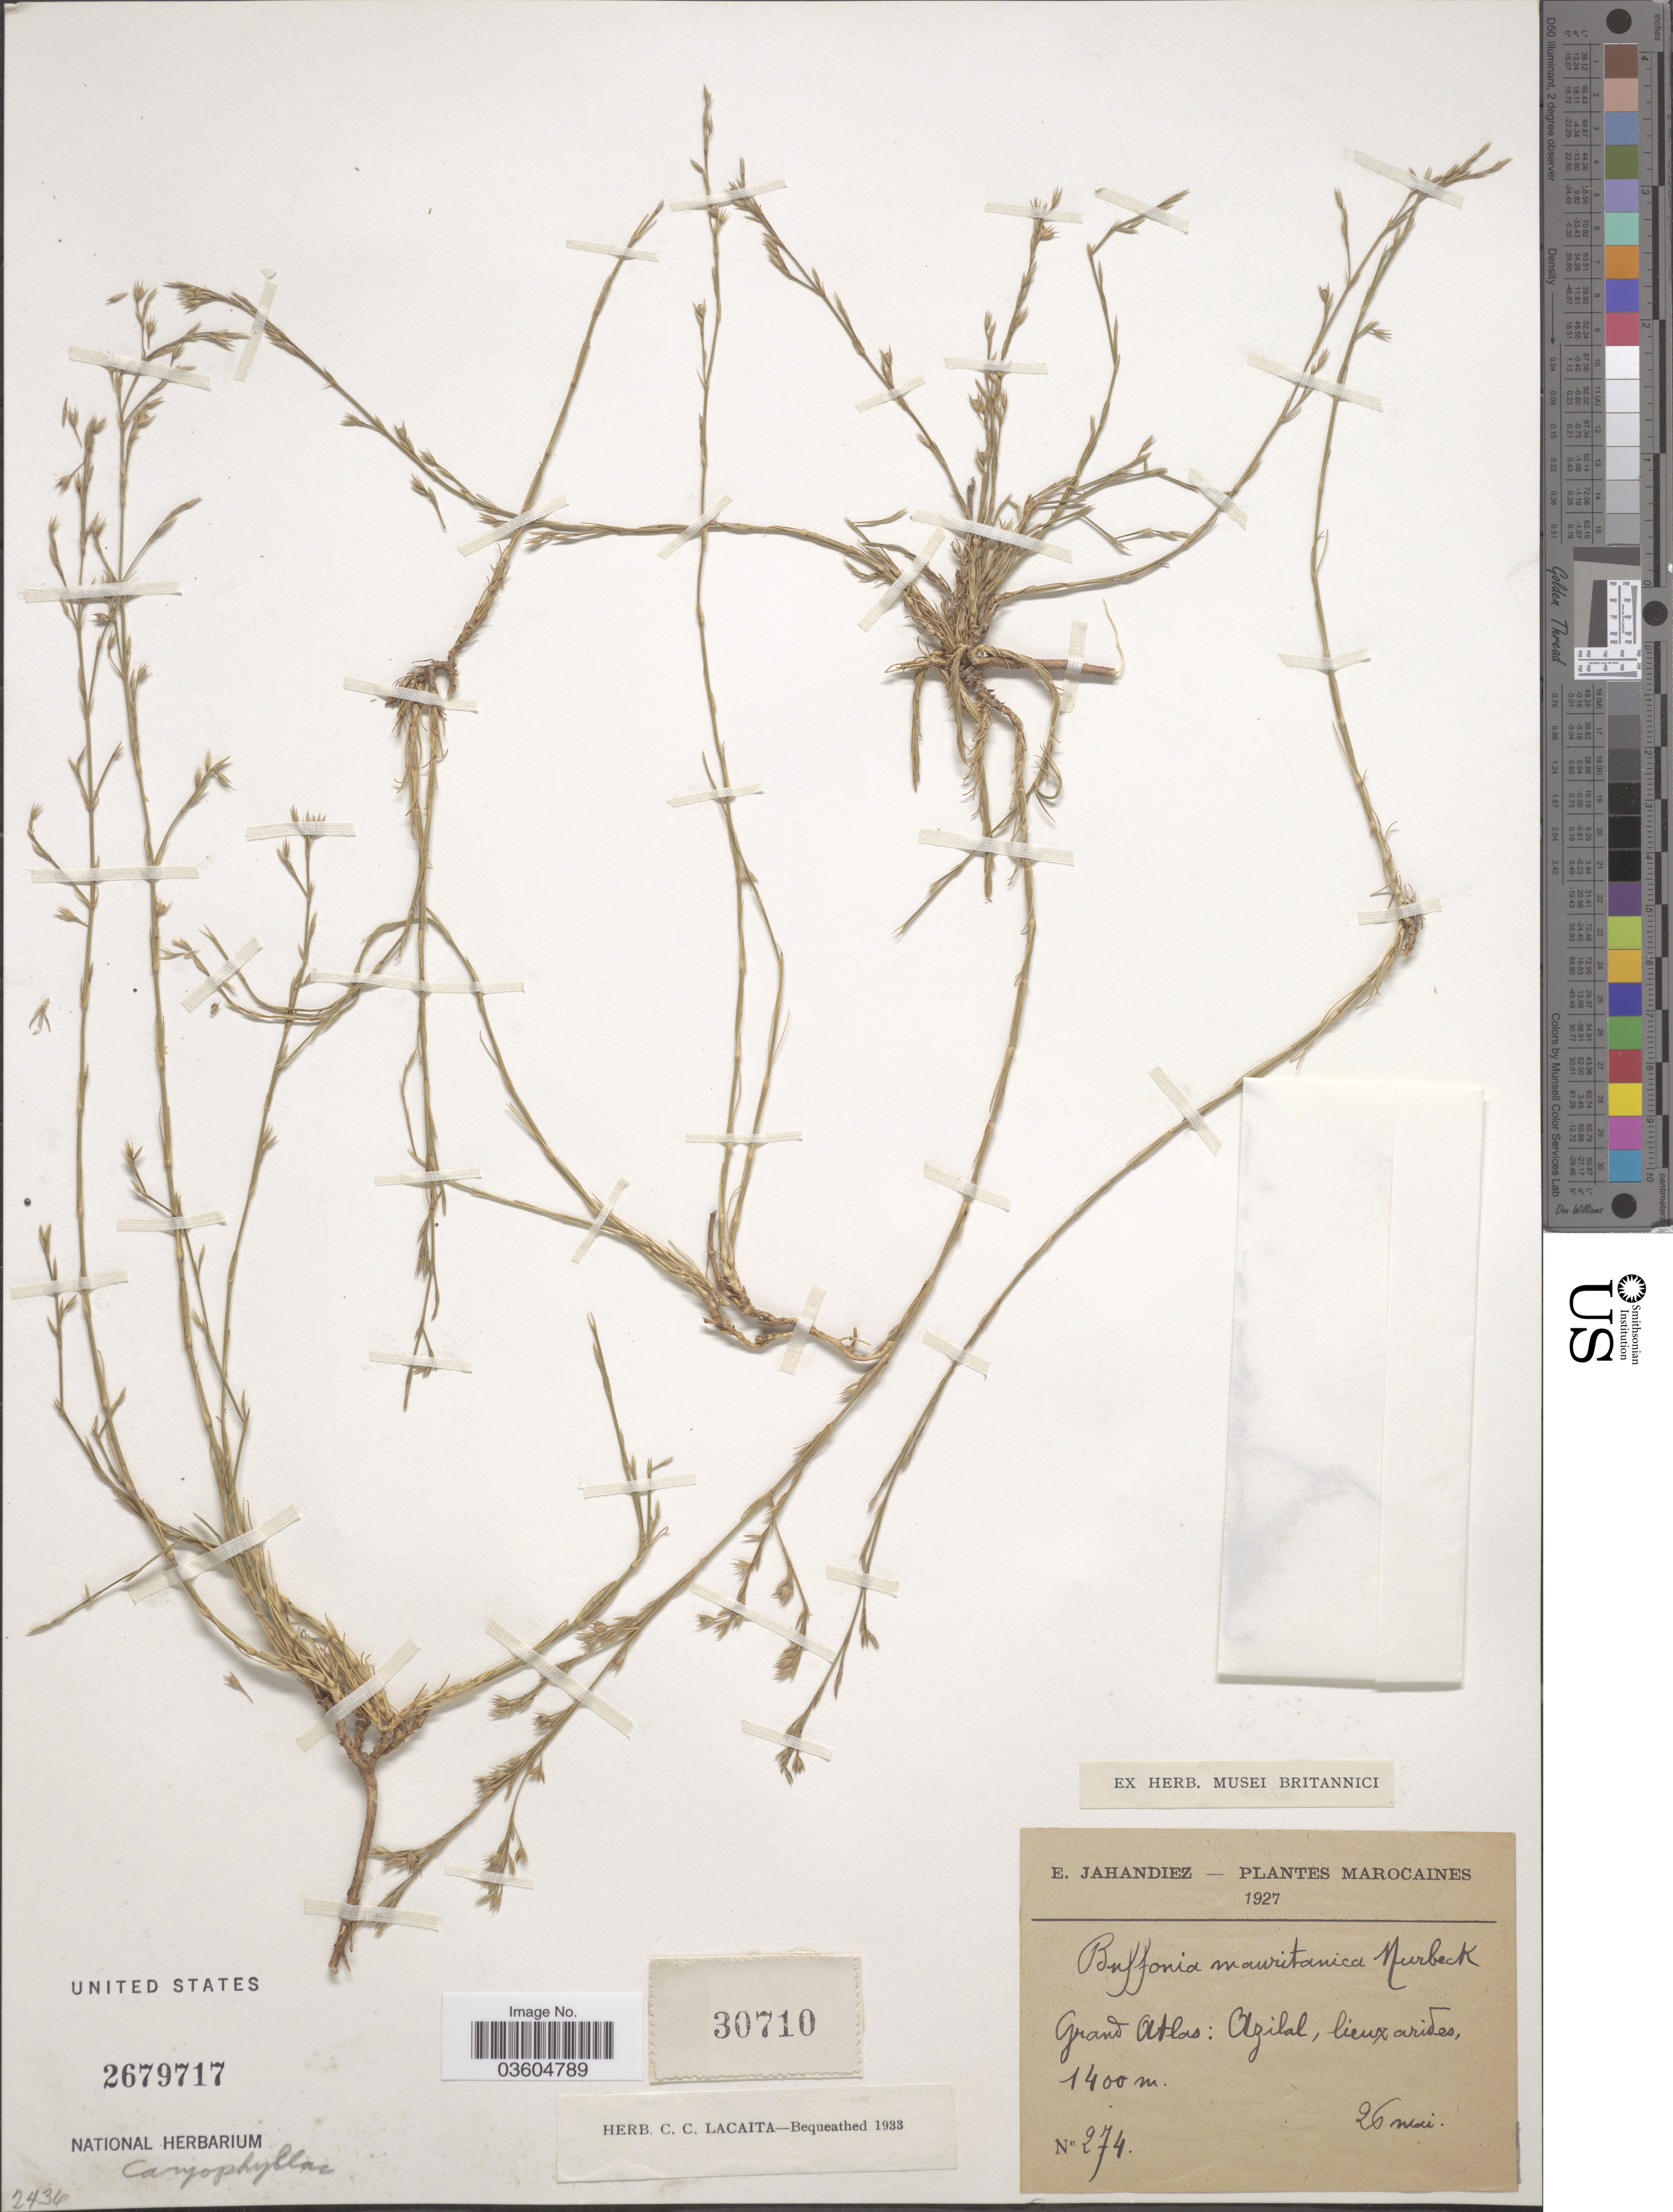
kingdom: Plantae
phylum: Tracheophyta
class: Magnoliopsida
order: Caryophyllales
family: Caryophyllaceae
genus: Bufonia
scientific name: Bufonia mauritanica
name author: Murbeck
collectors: É. Jahandiez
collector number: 274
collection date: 1927-05-26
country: Morocco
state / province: Tadla-Azilal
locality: Marocaines. Grand Atlas: Azilal, lieux arides.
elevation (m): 1400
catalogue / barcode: US 2679717